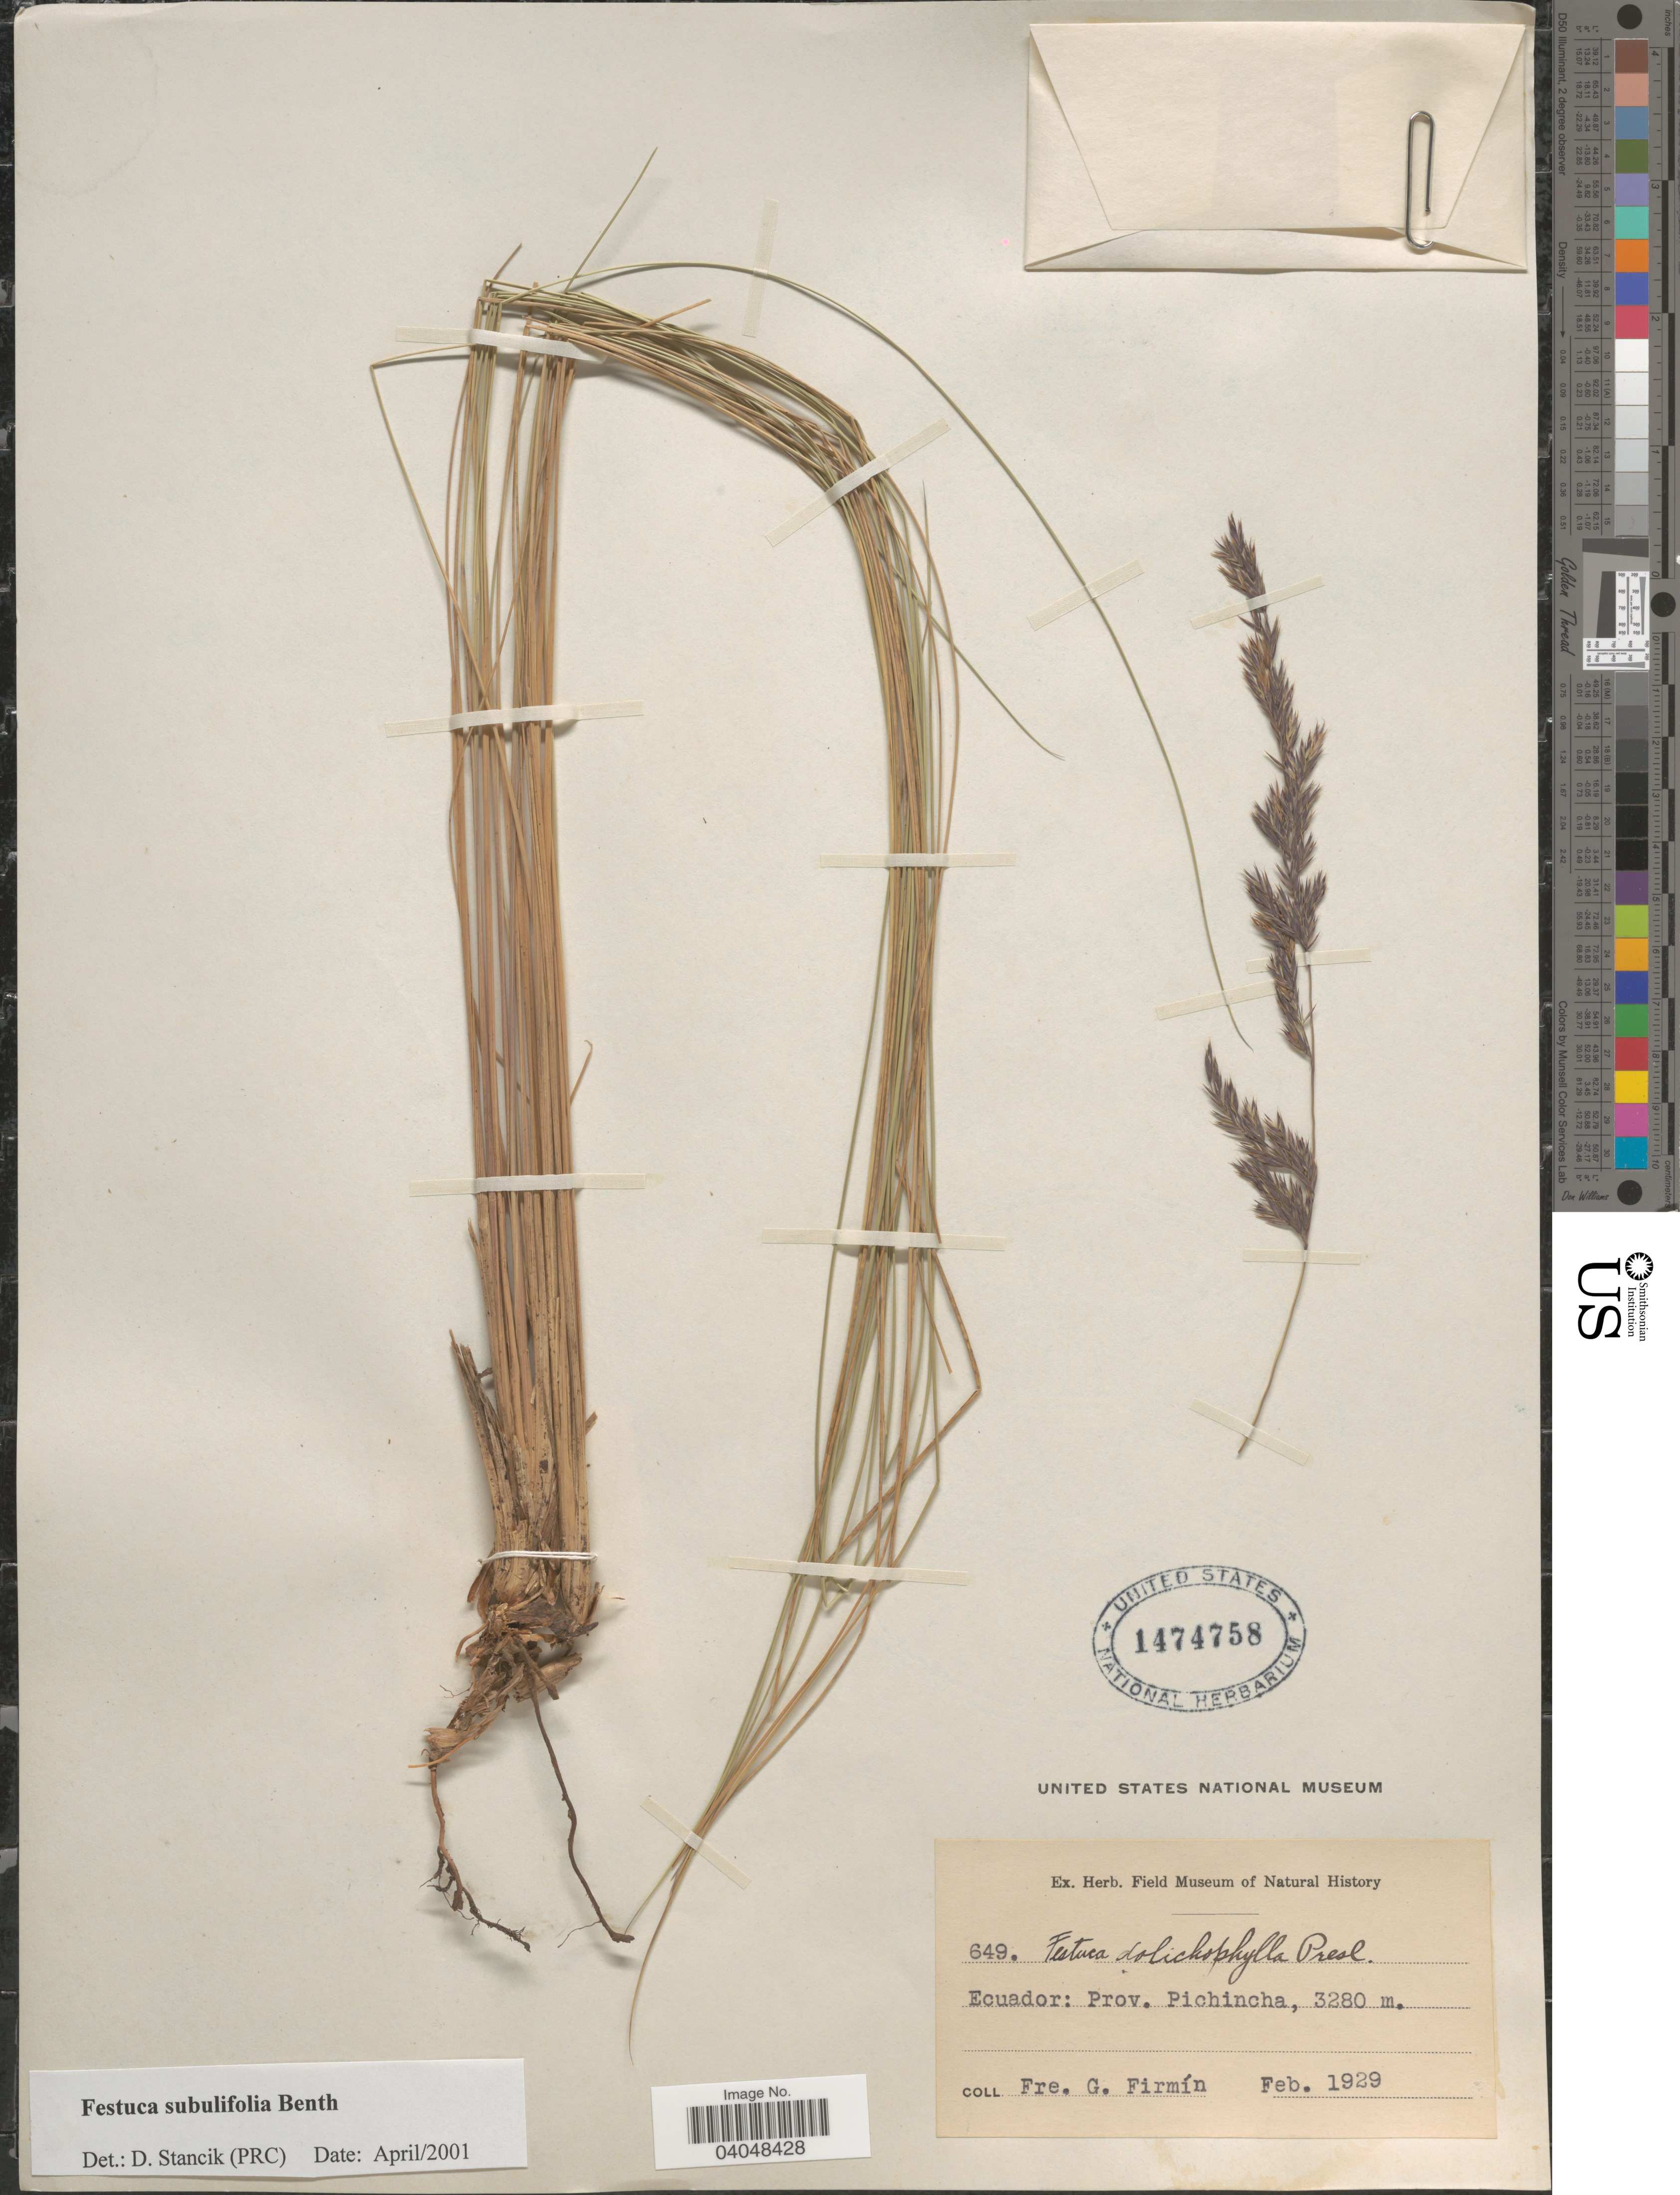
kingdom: Plantae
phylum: Tracheophyta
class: Liliopsida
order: Poales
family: Poaceae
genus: Festuca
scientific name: Festuca subulifolia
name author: Benth.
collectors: F. Firmin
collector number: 649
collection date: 1929-02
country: Ecuador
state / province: Pichincha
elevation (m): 3280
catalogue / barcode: US 1474758